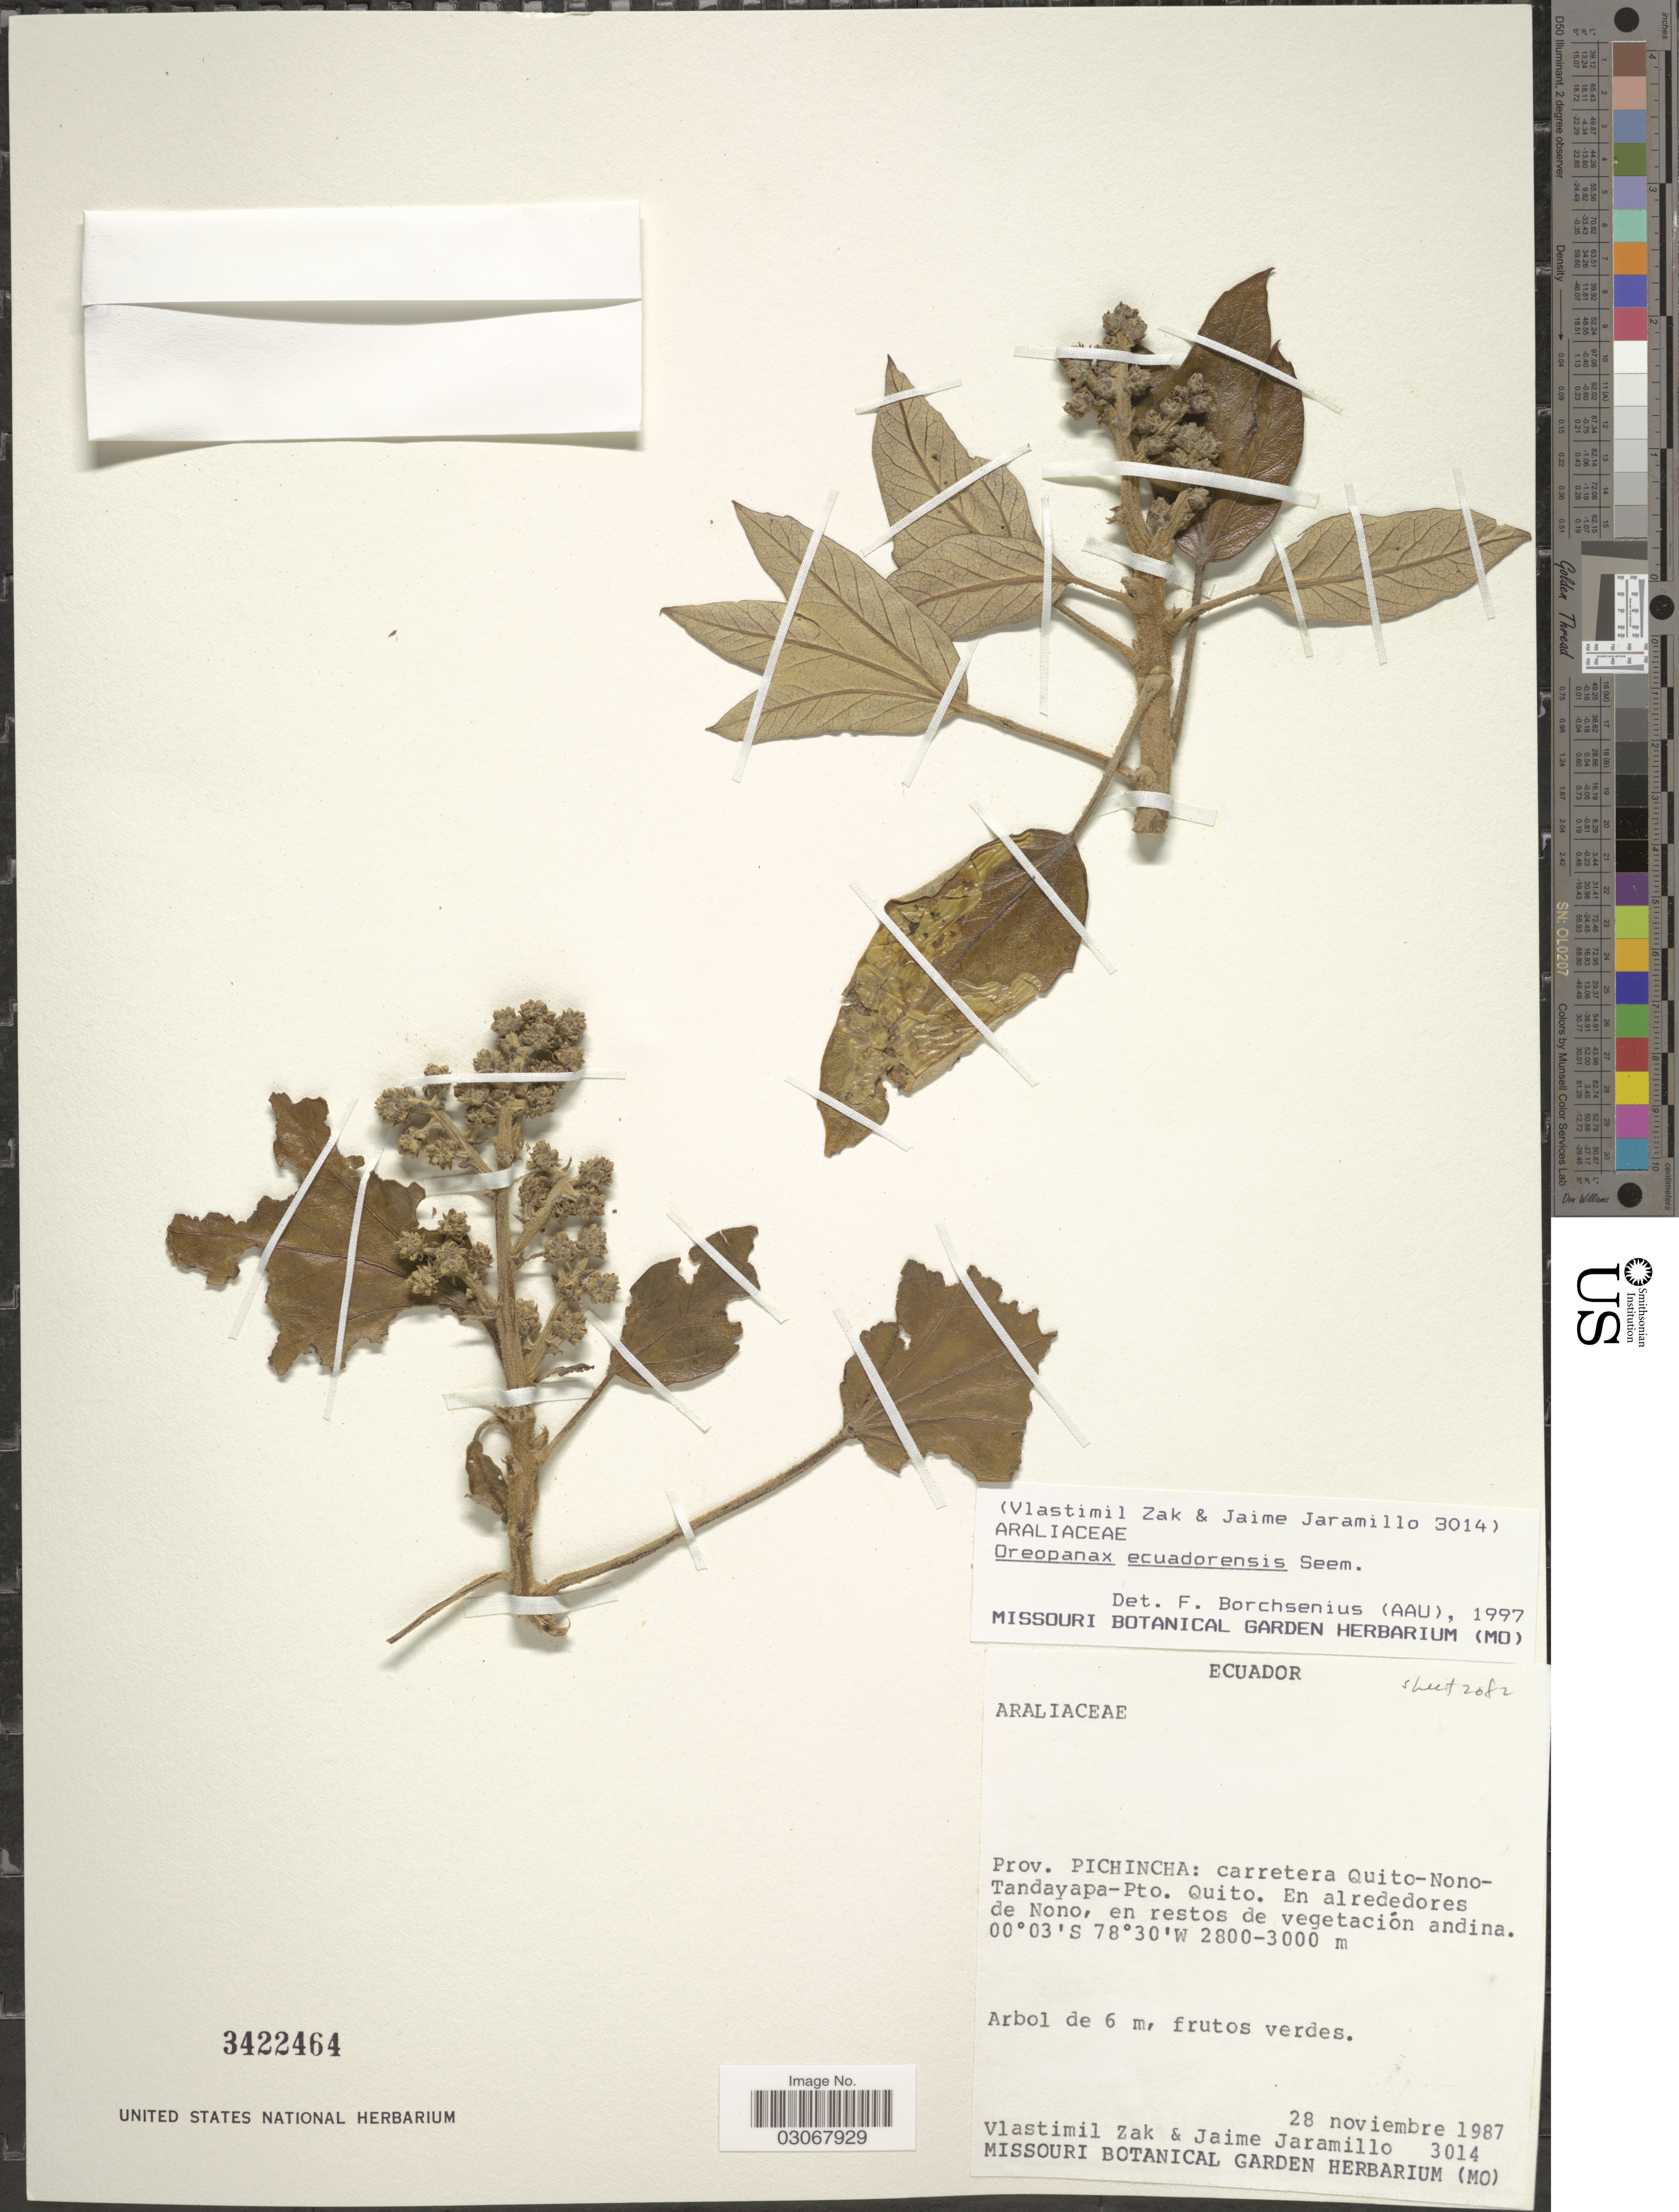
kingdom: Plantae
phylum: Tracheophyta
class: Magnoliopsida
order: Apiales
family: Araliaceae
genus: Oreopanax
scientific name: Oreopanax ecuadoriensis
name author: Seem.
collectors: V. Zak & J. Jaramillo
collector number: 3014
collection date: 1987-11-28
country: Ecuador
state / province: Pichincha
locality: Carretera Quito-Nono-Tandayapa-Pto. Quito. En alrededores de Nono, en restos de vegetación andina.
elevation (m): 2800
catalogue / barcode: US 3422464